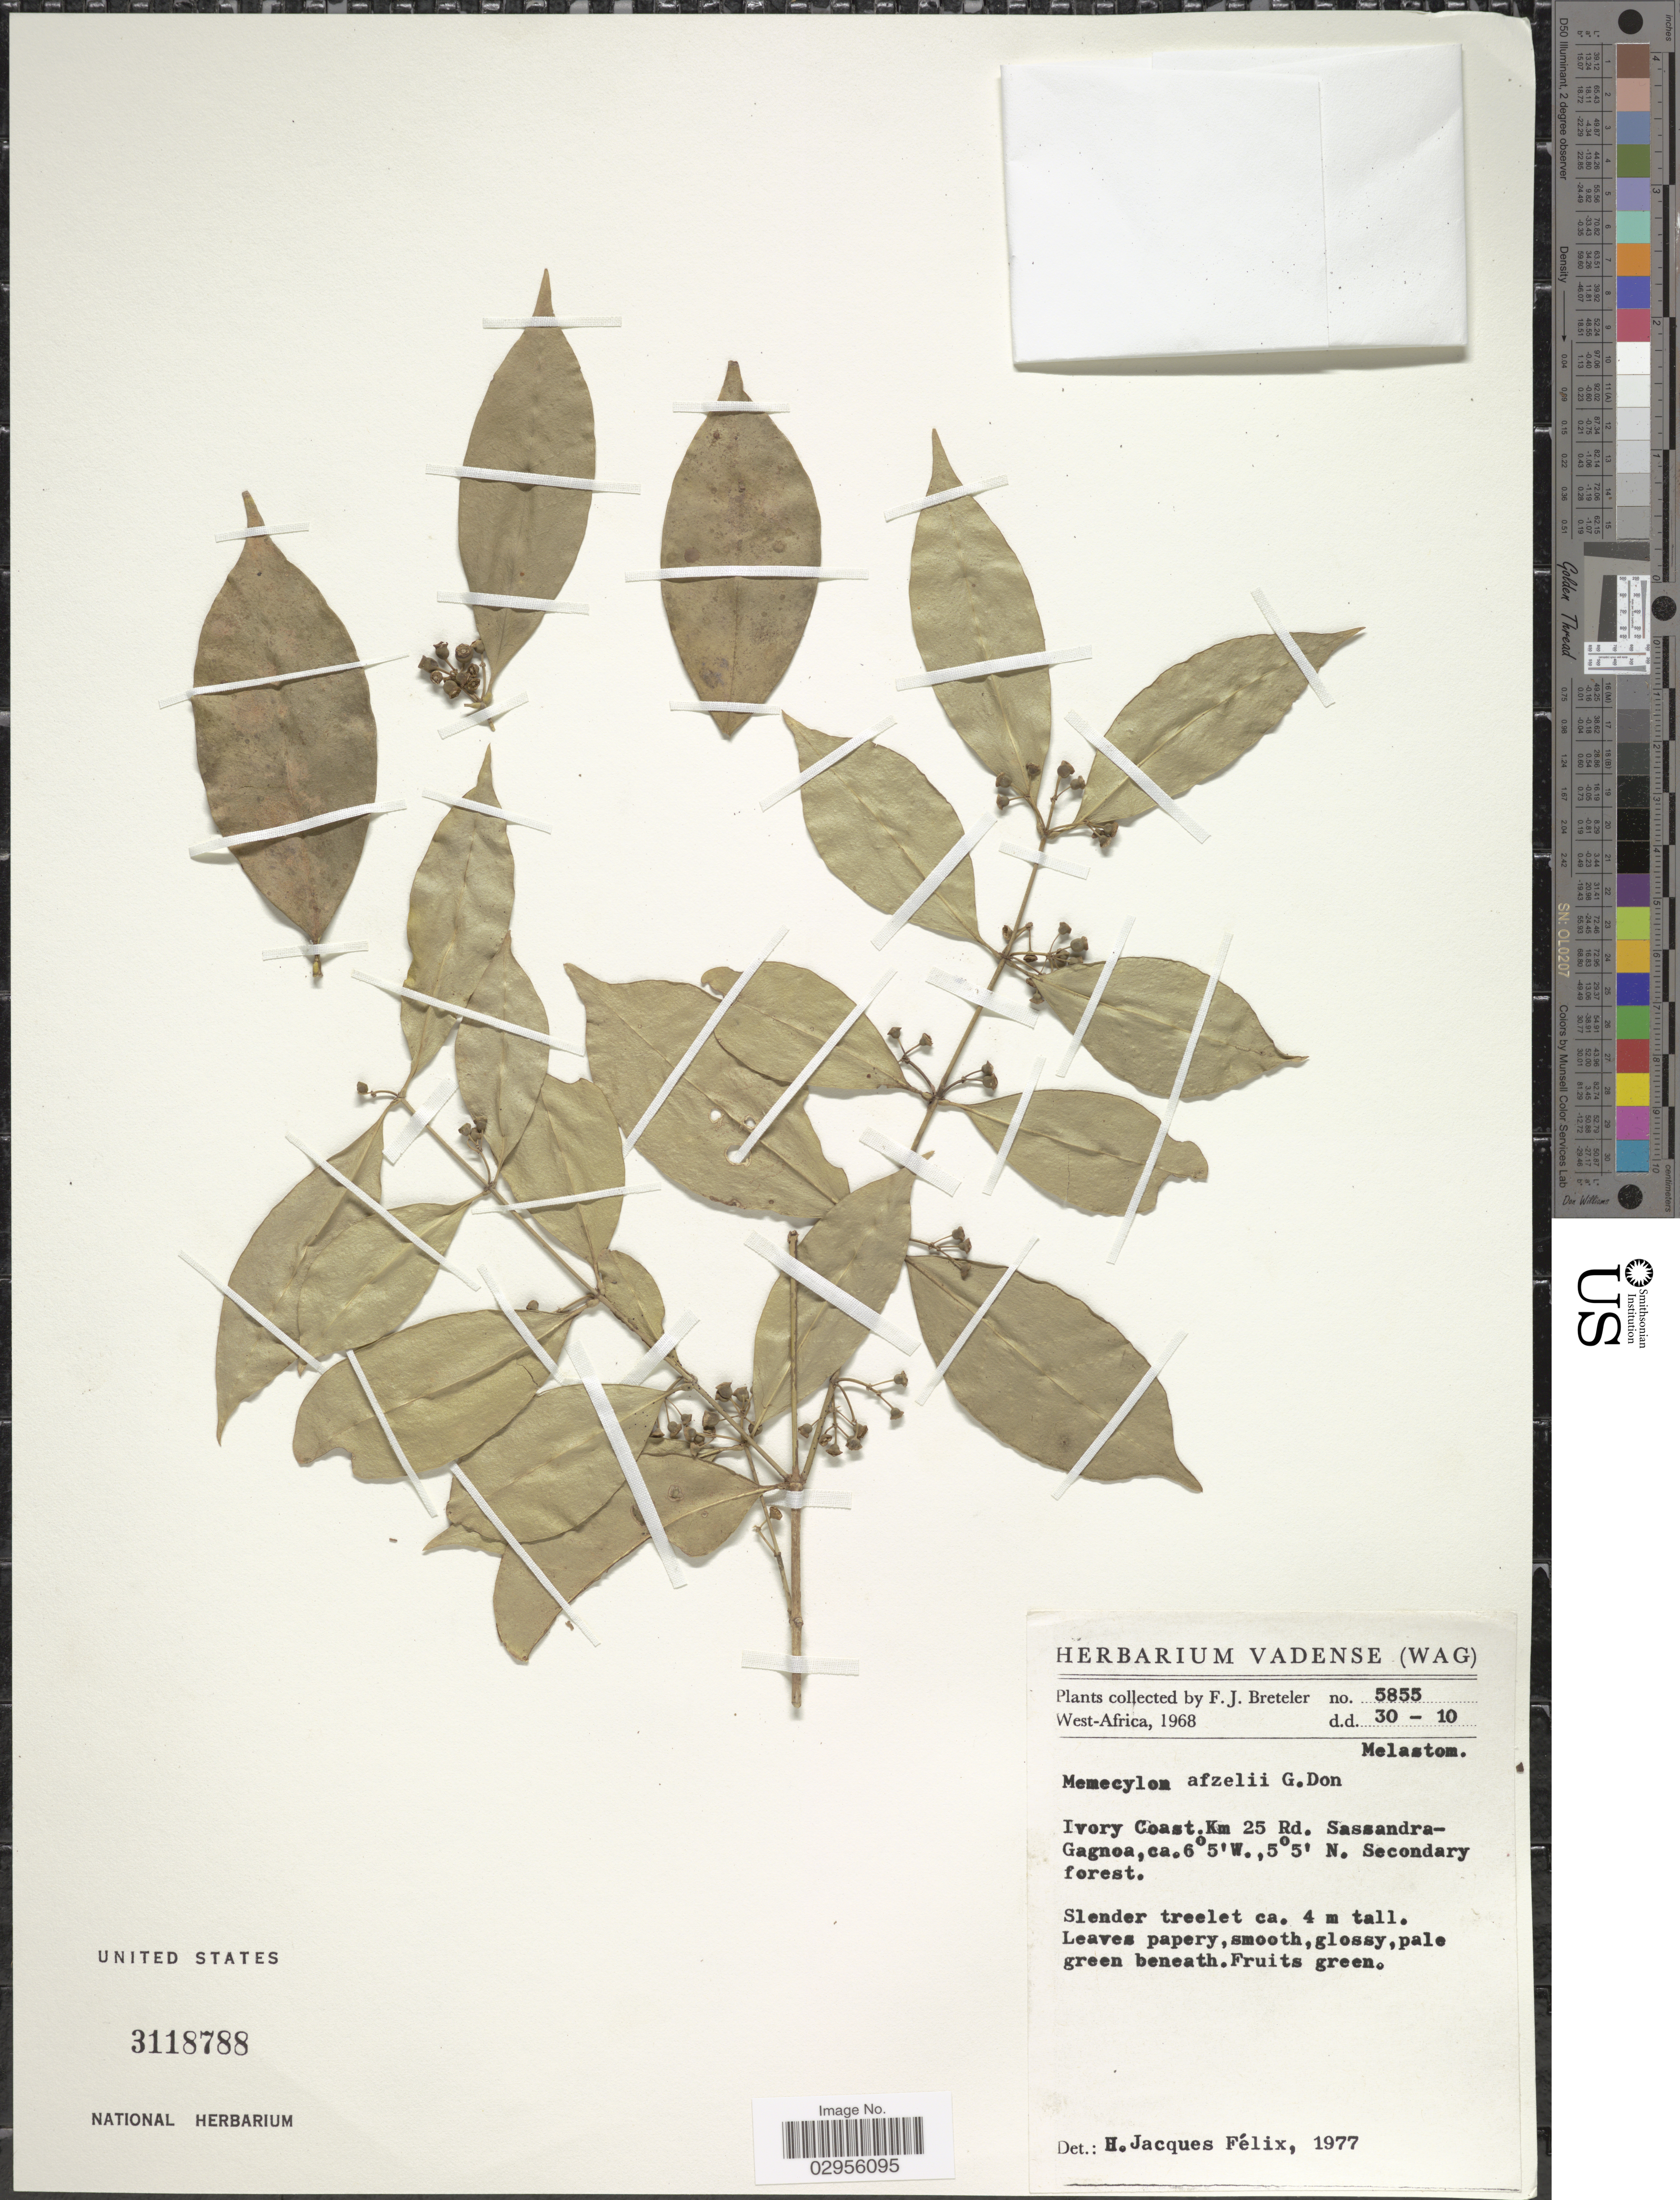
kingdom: Plantae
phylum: Tracheophyta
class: Magnoliopsida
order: Myrtales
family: Melastomataceae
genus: Memecylon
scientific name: Memecylon afzelii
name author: G. Don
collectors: F. J. Breteler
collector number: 5855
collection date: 1968-10-30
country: Ivory Coast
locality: West-Africa. Km 25 Rd. Sassandra-Gagnoa.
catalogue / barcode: US 3118788